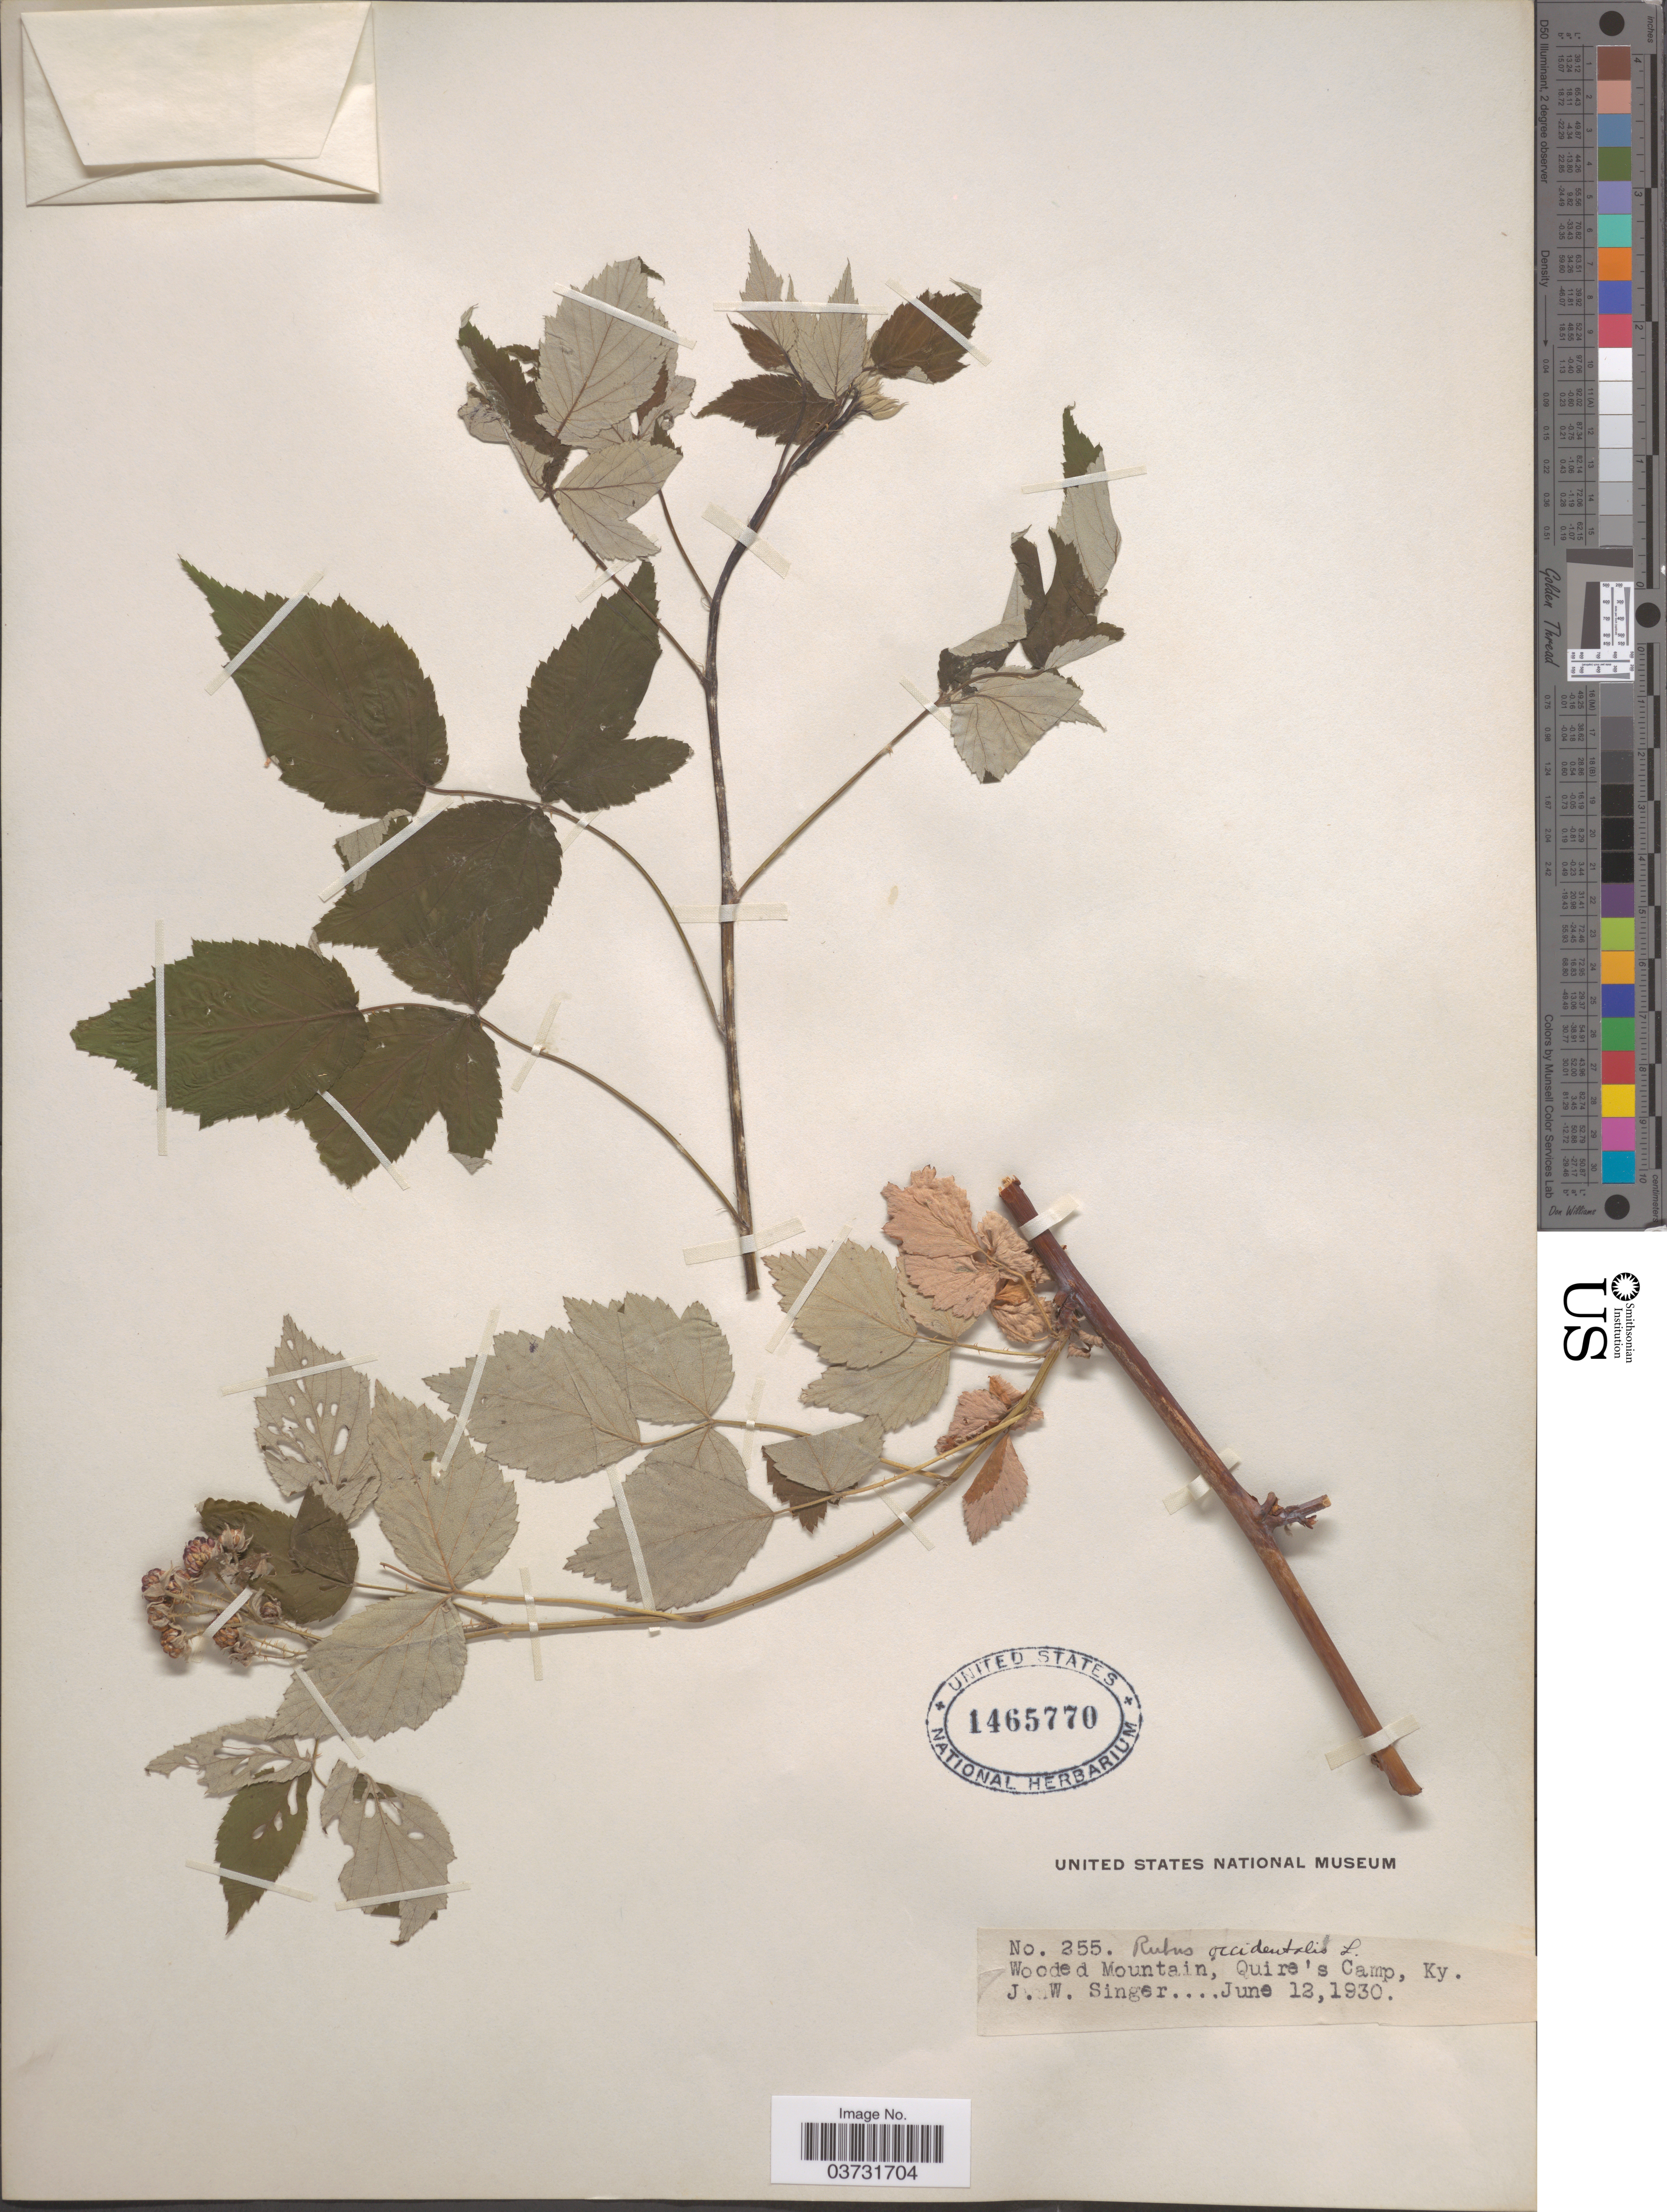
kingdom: Plantae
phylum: Tracheophyta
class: Magnoliopsida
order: Rosales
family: Rosaceae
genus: Rubus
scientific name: Rubus occidentalis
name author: L.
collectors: J. EW. Singer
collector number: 255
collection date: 1930-06-12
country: United States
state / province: Kentucky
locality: Wooded Mountain, Quire's Camp.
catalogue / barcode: US 1465770